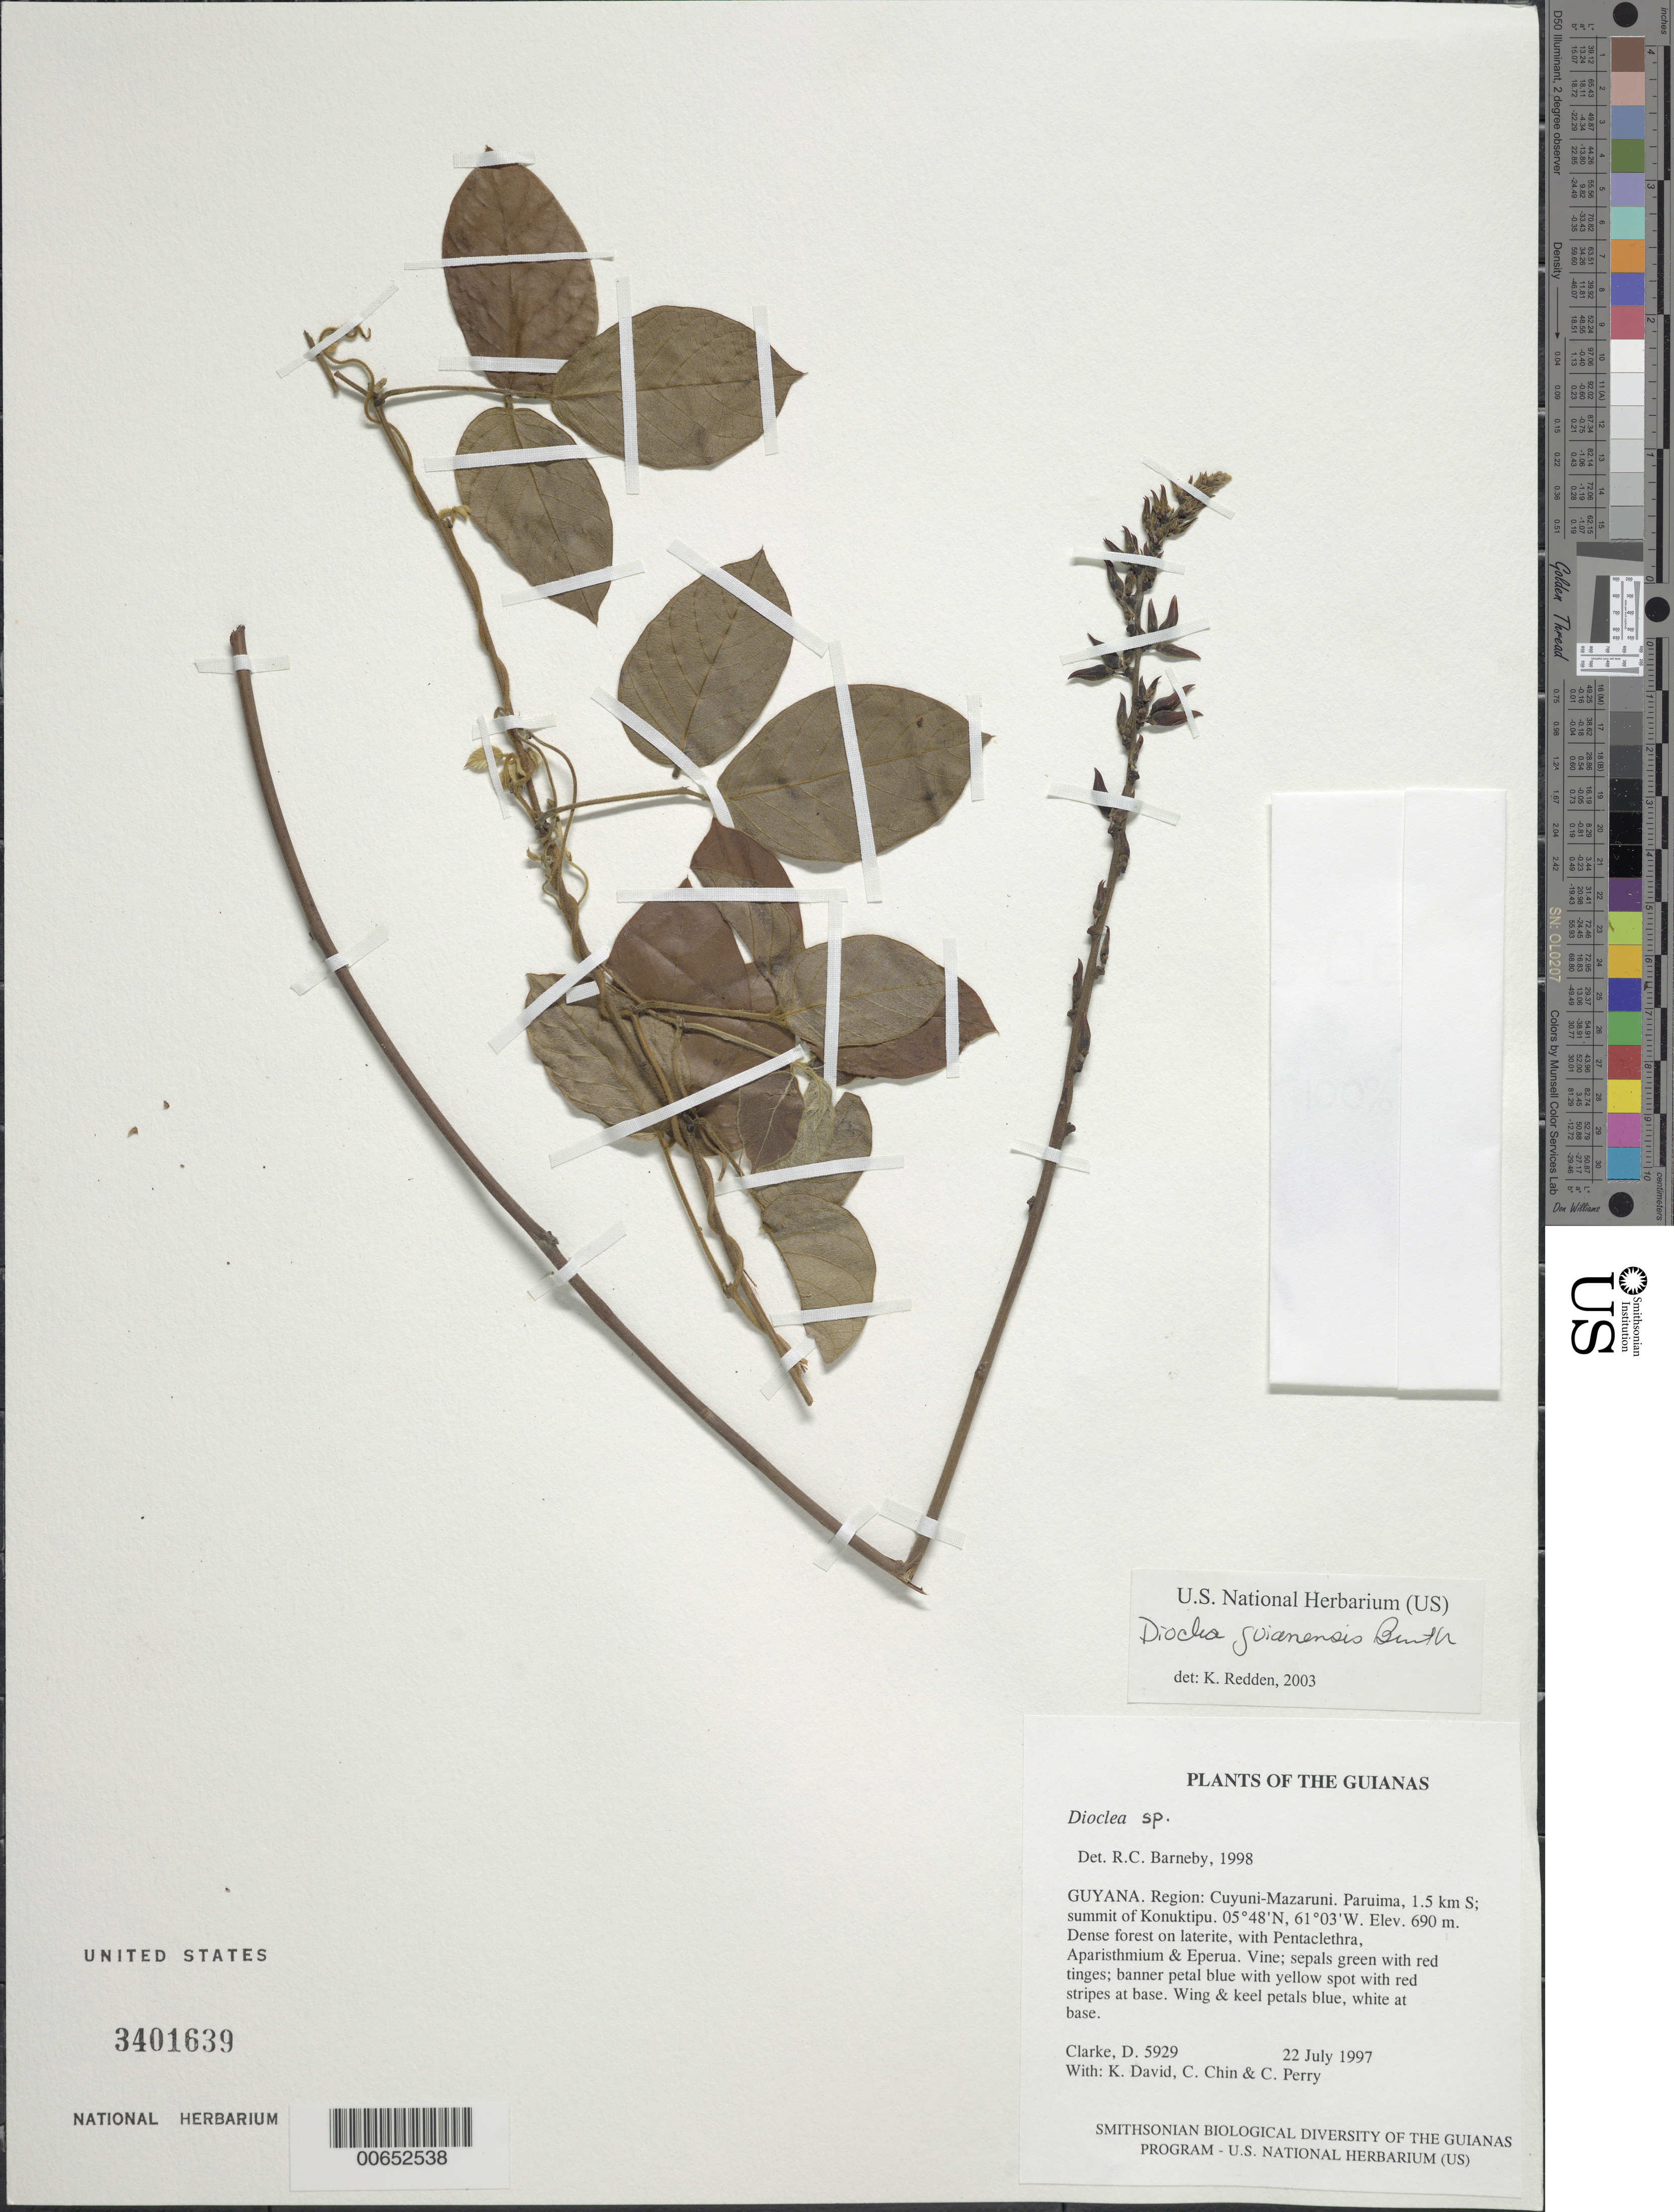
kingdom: Plantae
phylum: Tracheophyta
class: Magnoliopsida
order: Fabales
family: Fabaceae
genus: Dioclea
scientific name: Dioclea guianensis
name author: Benth.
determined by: Redden, K. M.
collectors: H. D. Clarke, K. David, C. Chin & C. Perry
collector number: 5929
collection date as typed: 22 July 1997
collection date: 1997-07-22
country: Guyana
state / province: Cuyuni-Mazaruni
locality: Paruima, 1.5 km S; summit of Konuktipu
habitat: Dense forest on laterite, with Pentaclethra, Aparisthmium & Eperua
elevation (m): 690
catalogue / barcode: US 3401639